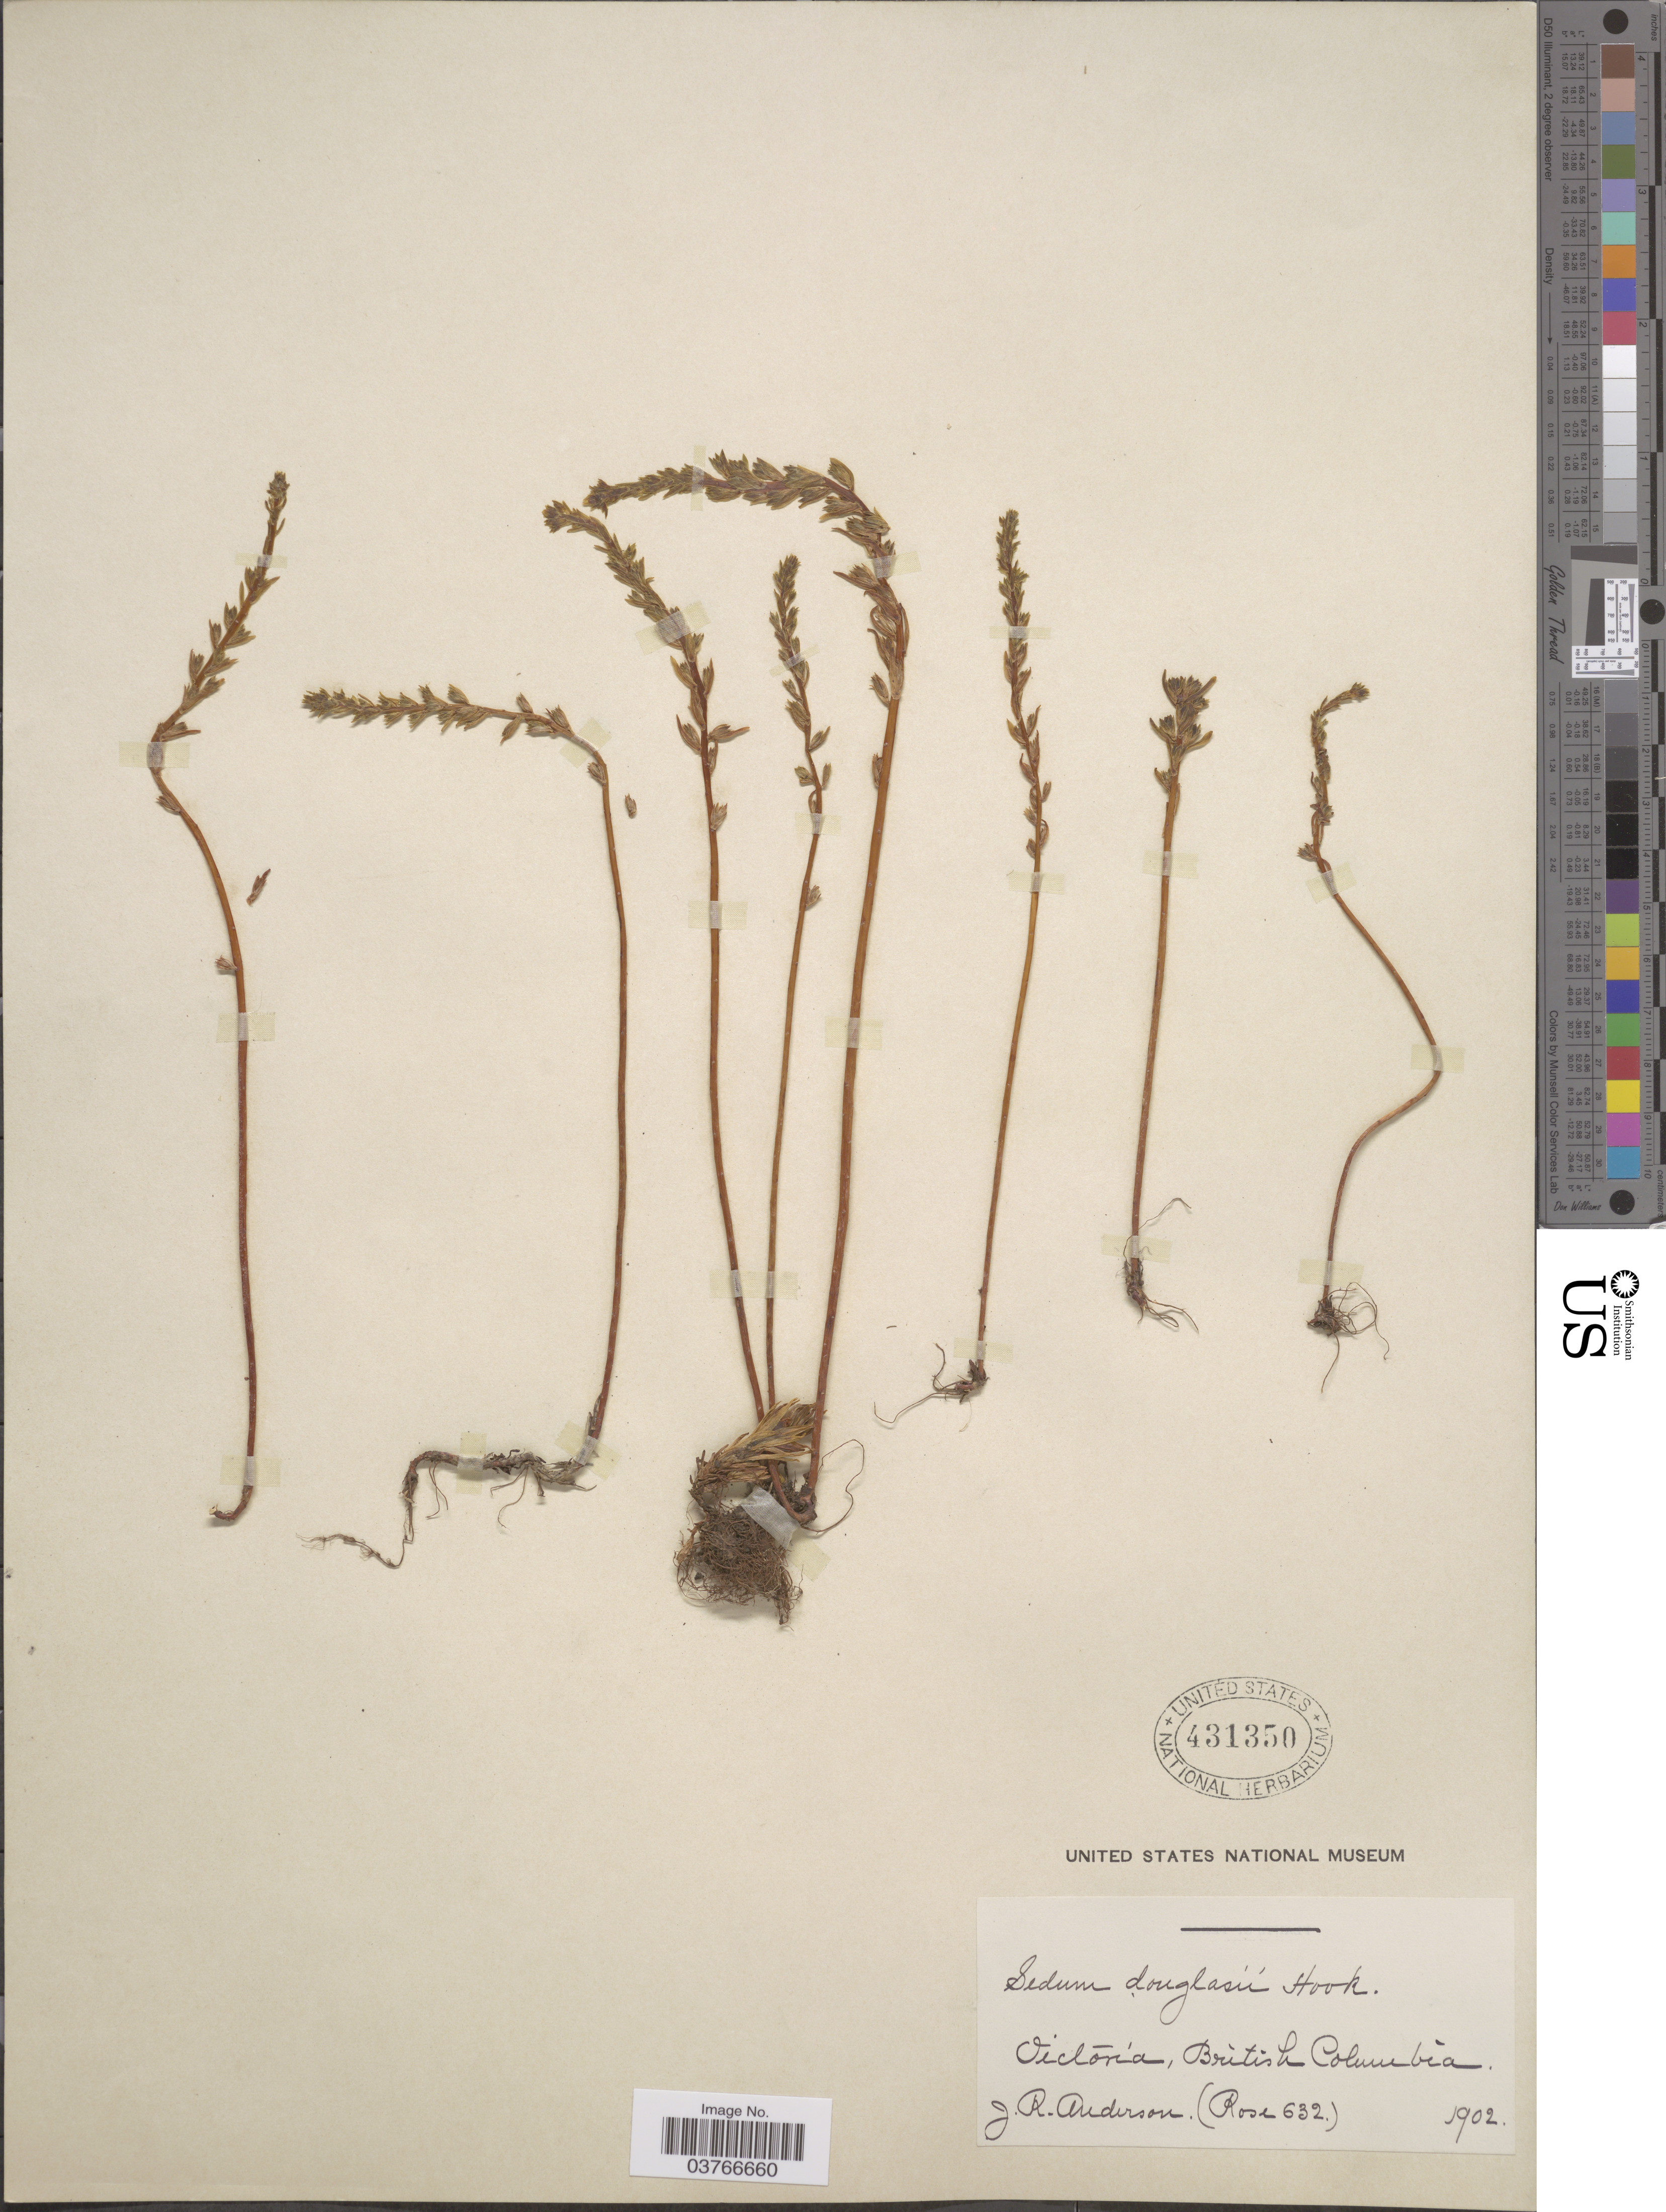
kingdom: Plantae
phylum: Tracheophyta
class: Magnoliopsida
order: Saxifragales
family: Crassulaceae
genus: Sedum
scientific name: Sedum stenopetalum var. stenopetalum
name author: Pursh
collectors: J. R. Anderson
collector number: (Rose 632)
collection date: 1902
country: Canada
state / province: British Columbia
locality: Victoria.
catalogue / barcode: US 431350